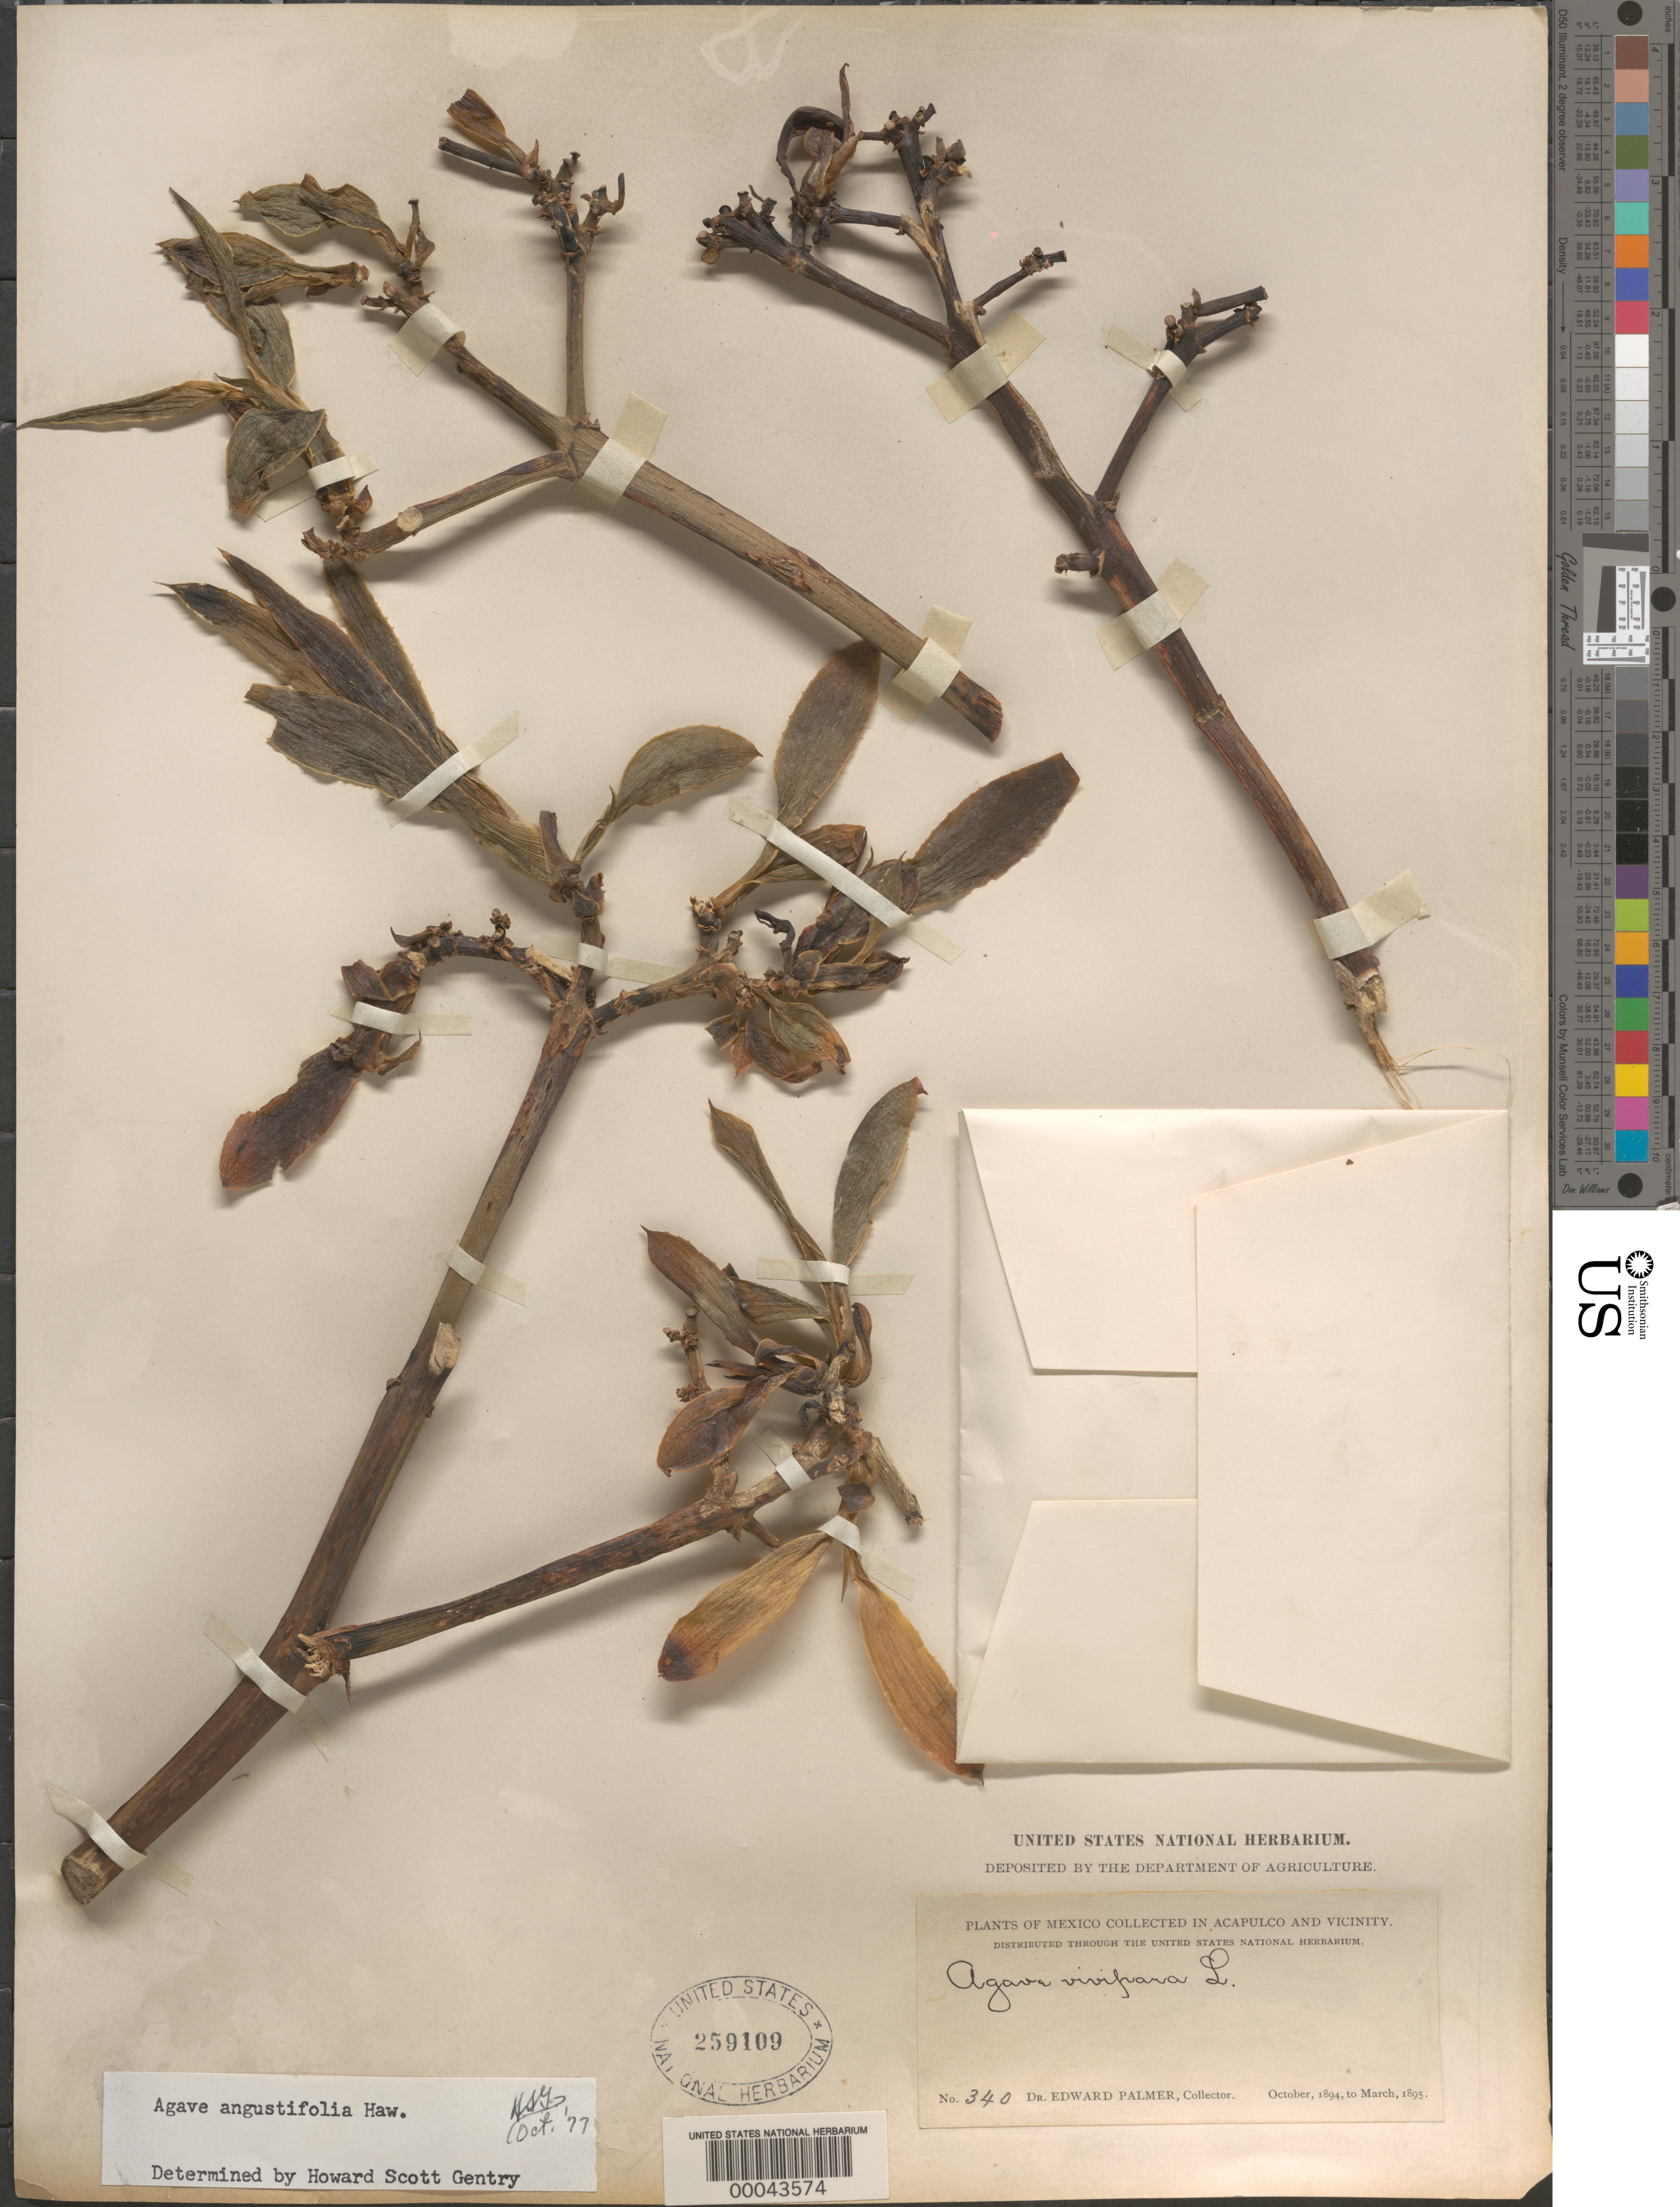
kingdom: Plantae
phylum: Tracheophyta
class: Liliopsida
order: Asparagales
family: Asparagaceae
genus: Agave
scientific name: Agave angustifolia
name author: Haw.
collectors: E. Palmer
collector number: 340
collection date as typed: Oct 1894 to -- Mar 1895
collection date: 1894-10/1895-03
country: Mexico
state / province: Guerrero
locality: In Acapulco and vicinity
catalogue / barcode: US 259109